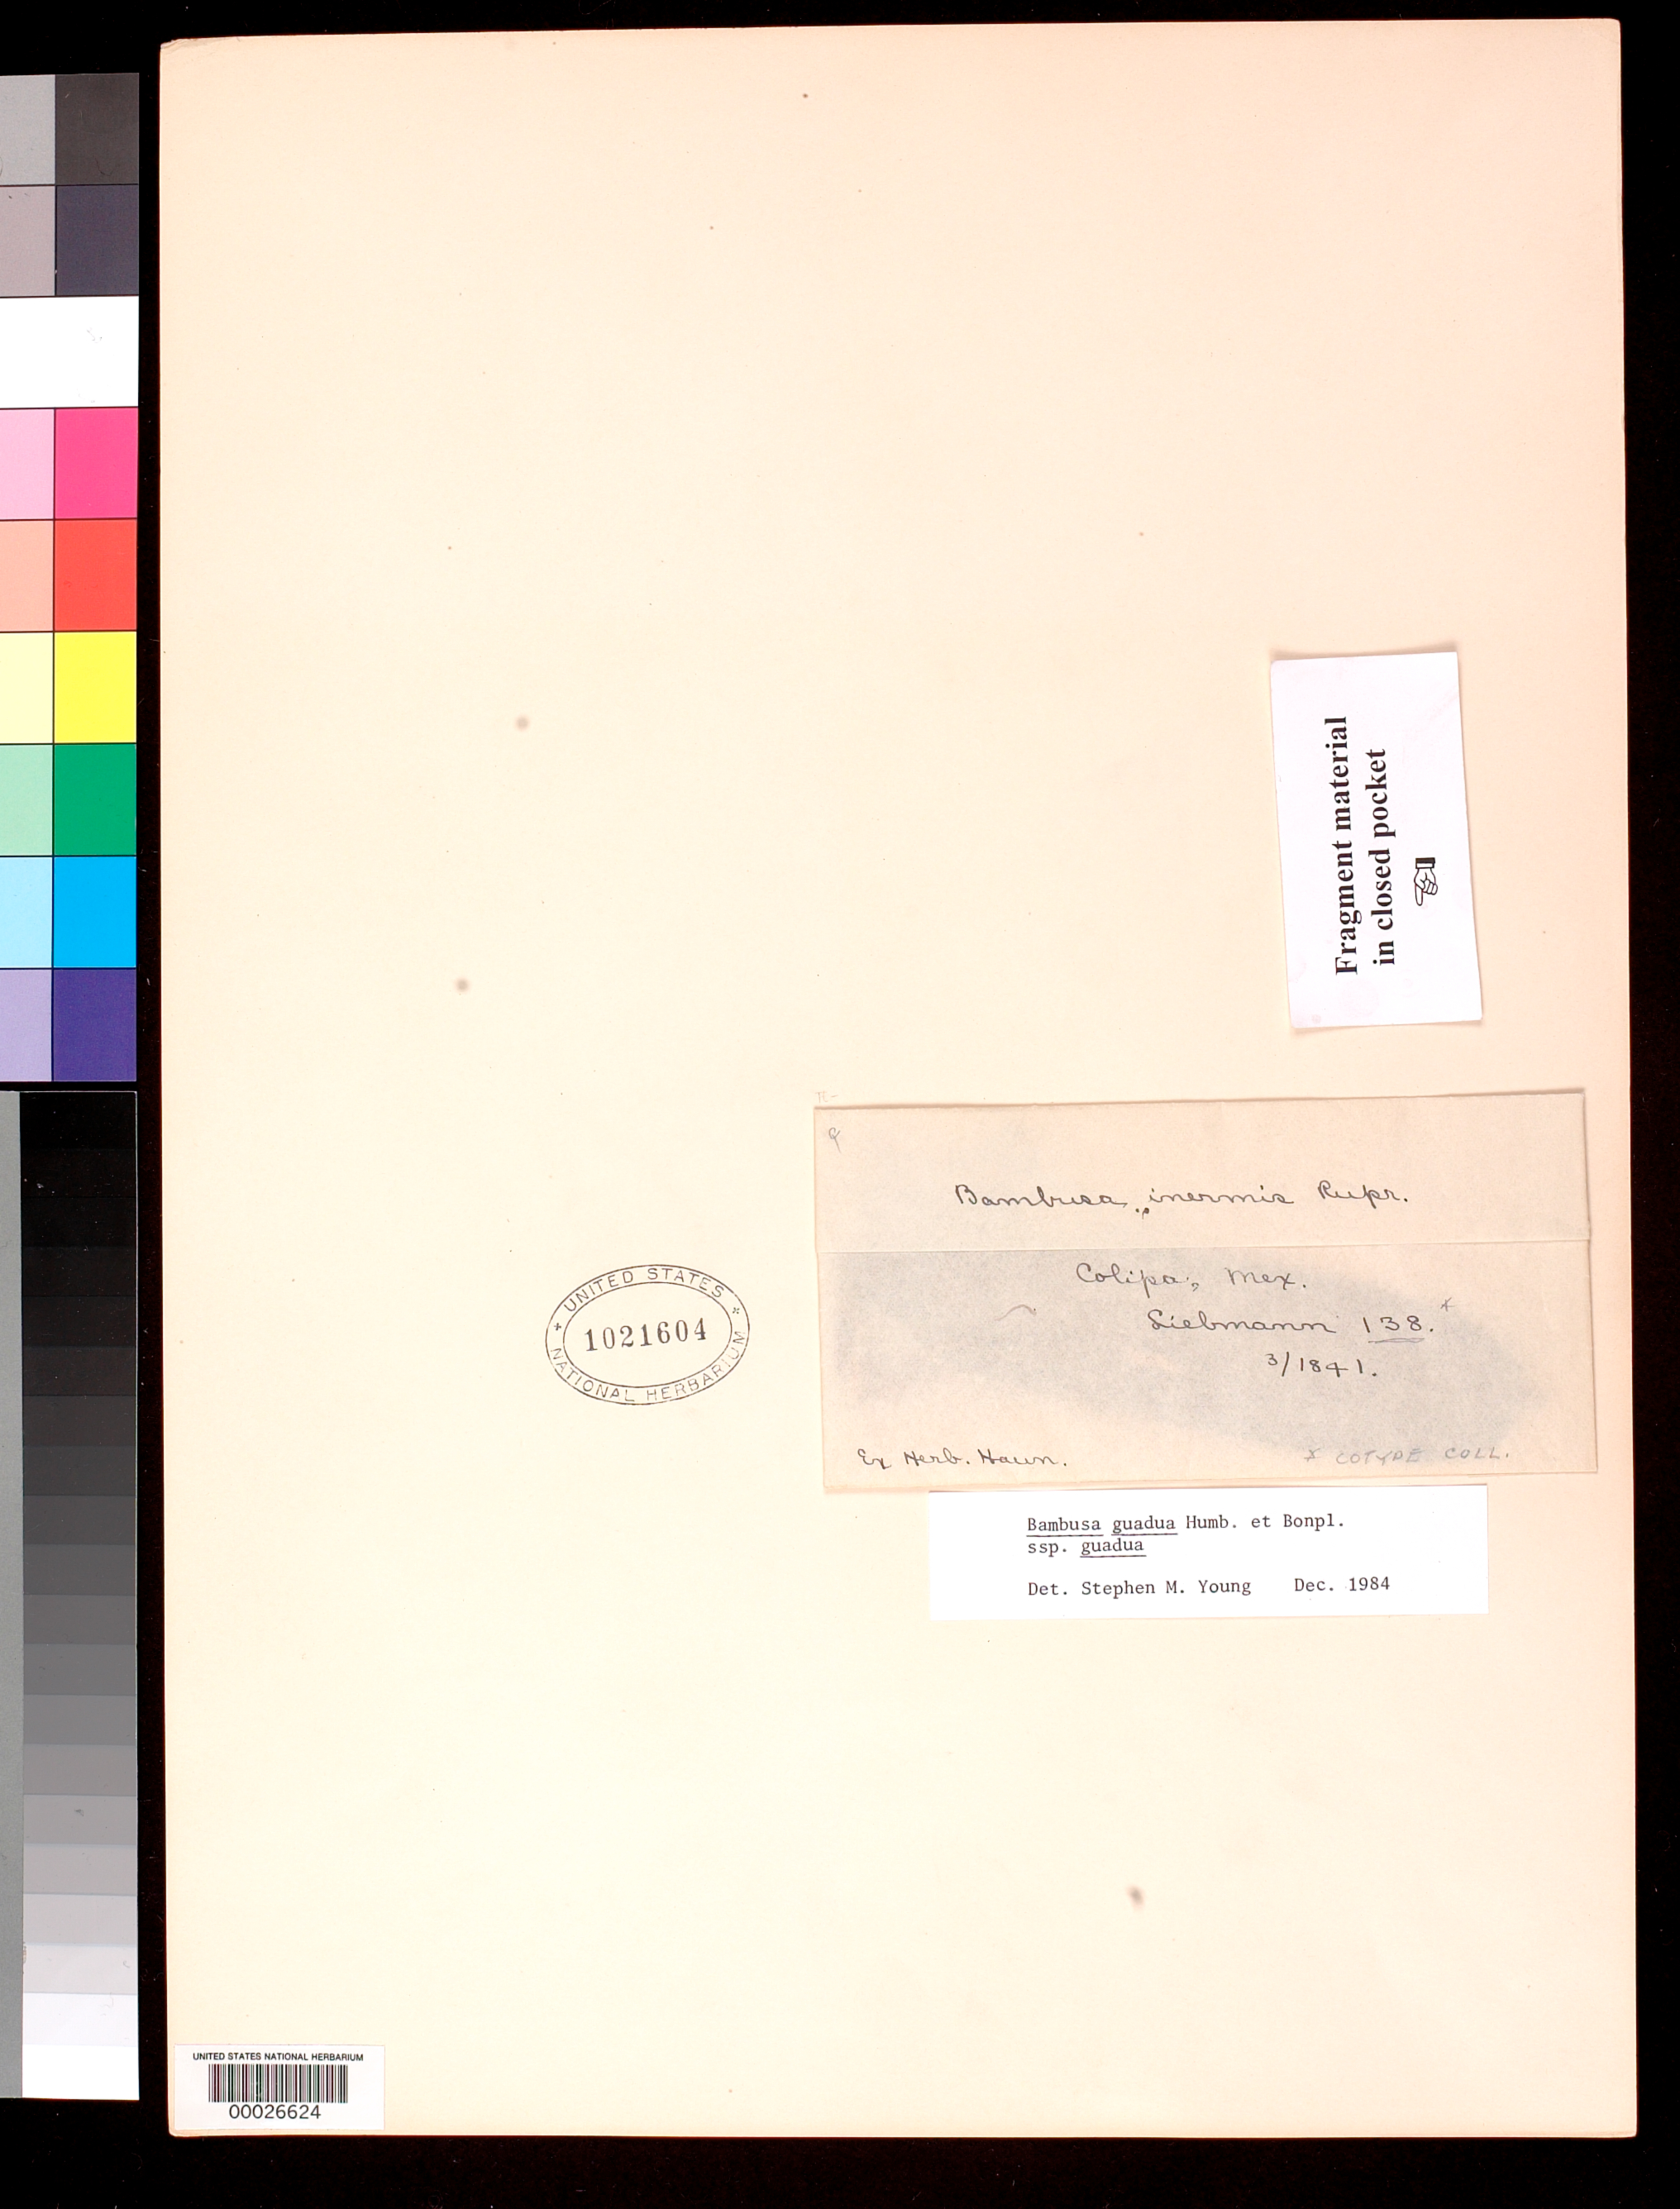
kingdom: Plantae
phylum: Tracheophyta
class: Liliopsida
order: Poales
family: Poaceae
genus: Guadua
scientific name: Guadua inermis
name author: Rupr. ex E. Fourn.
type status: Isolectotype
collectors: F. M. Liebmann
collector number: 138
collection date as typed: Mar 1841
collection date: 1841-03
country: Mexico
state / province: Veracruz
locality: Colipa.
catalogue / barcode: US 1021604